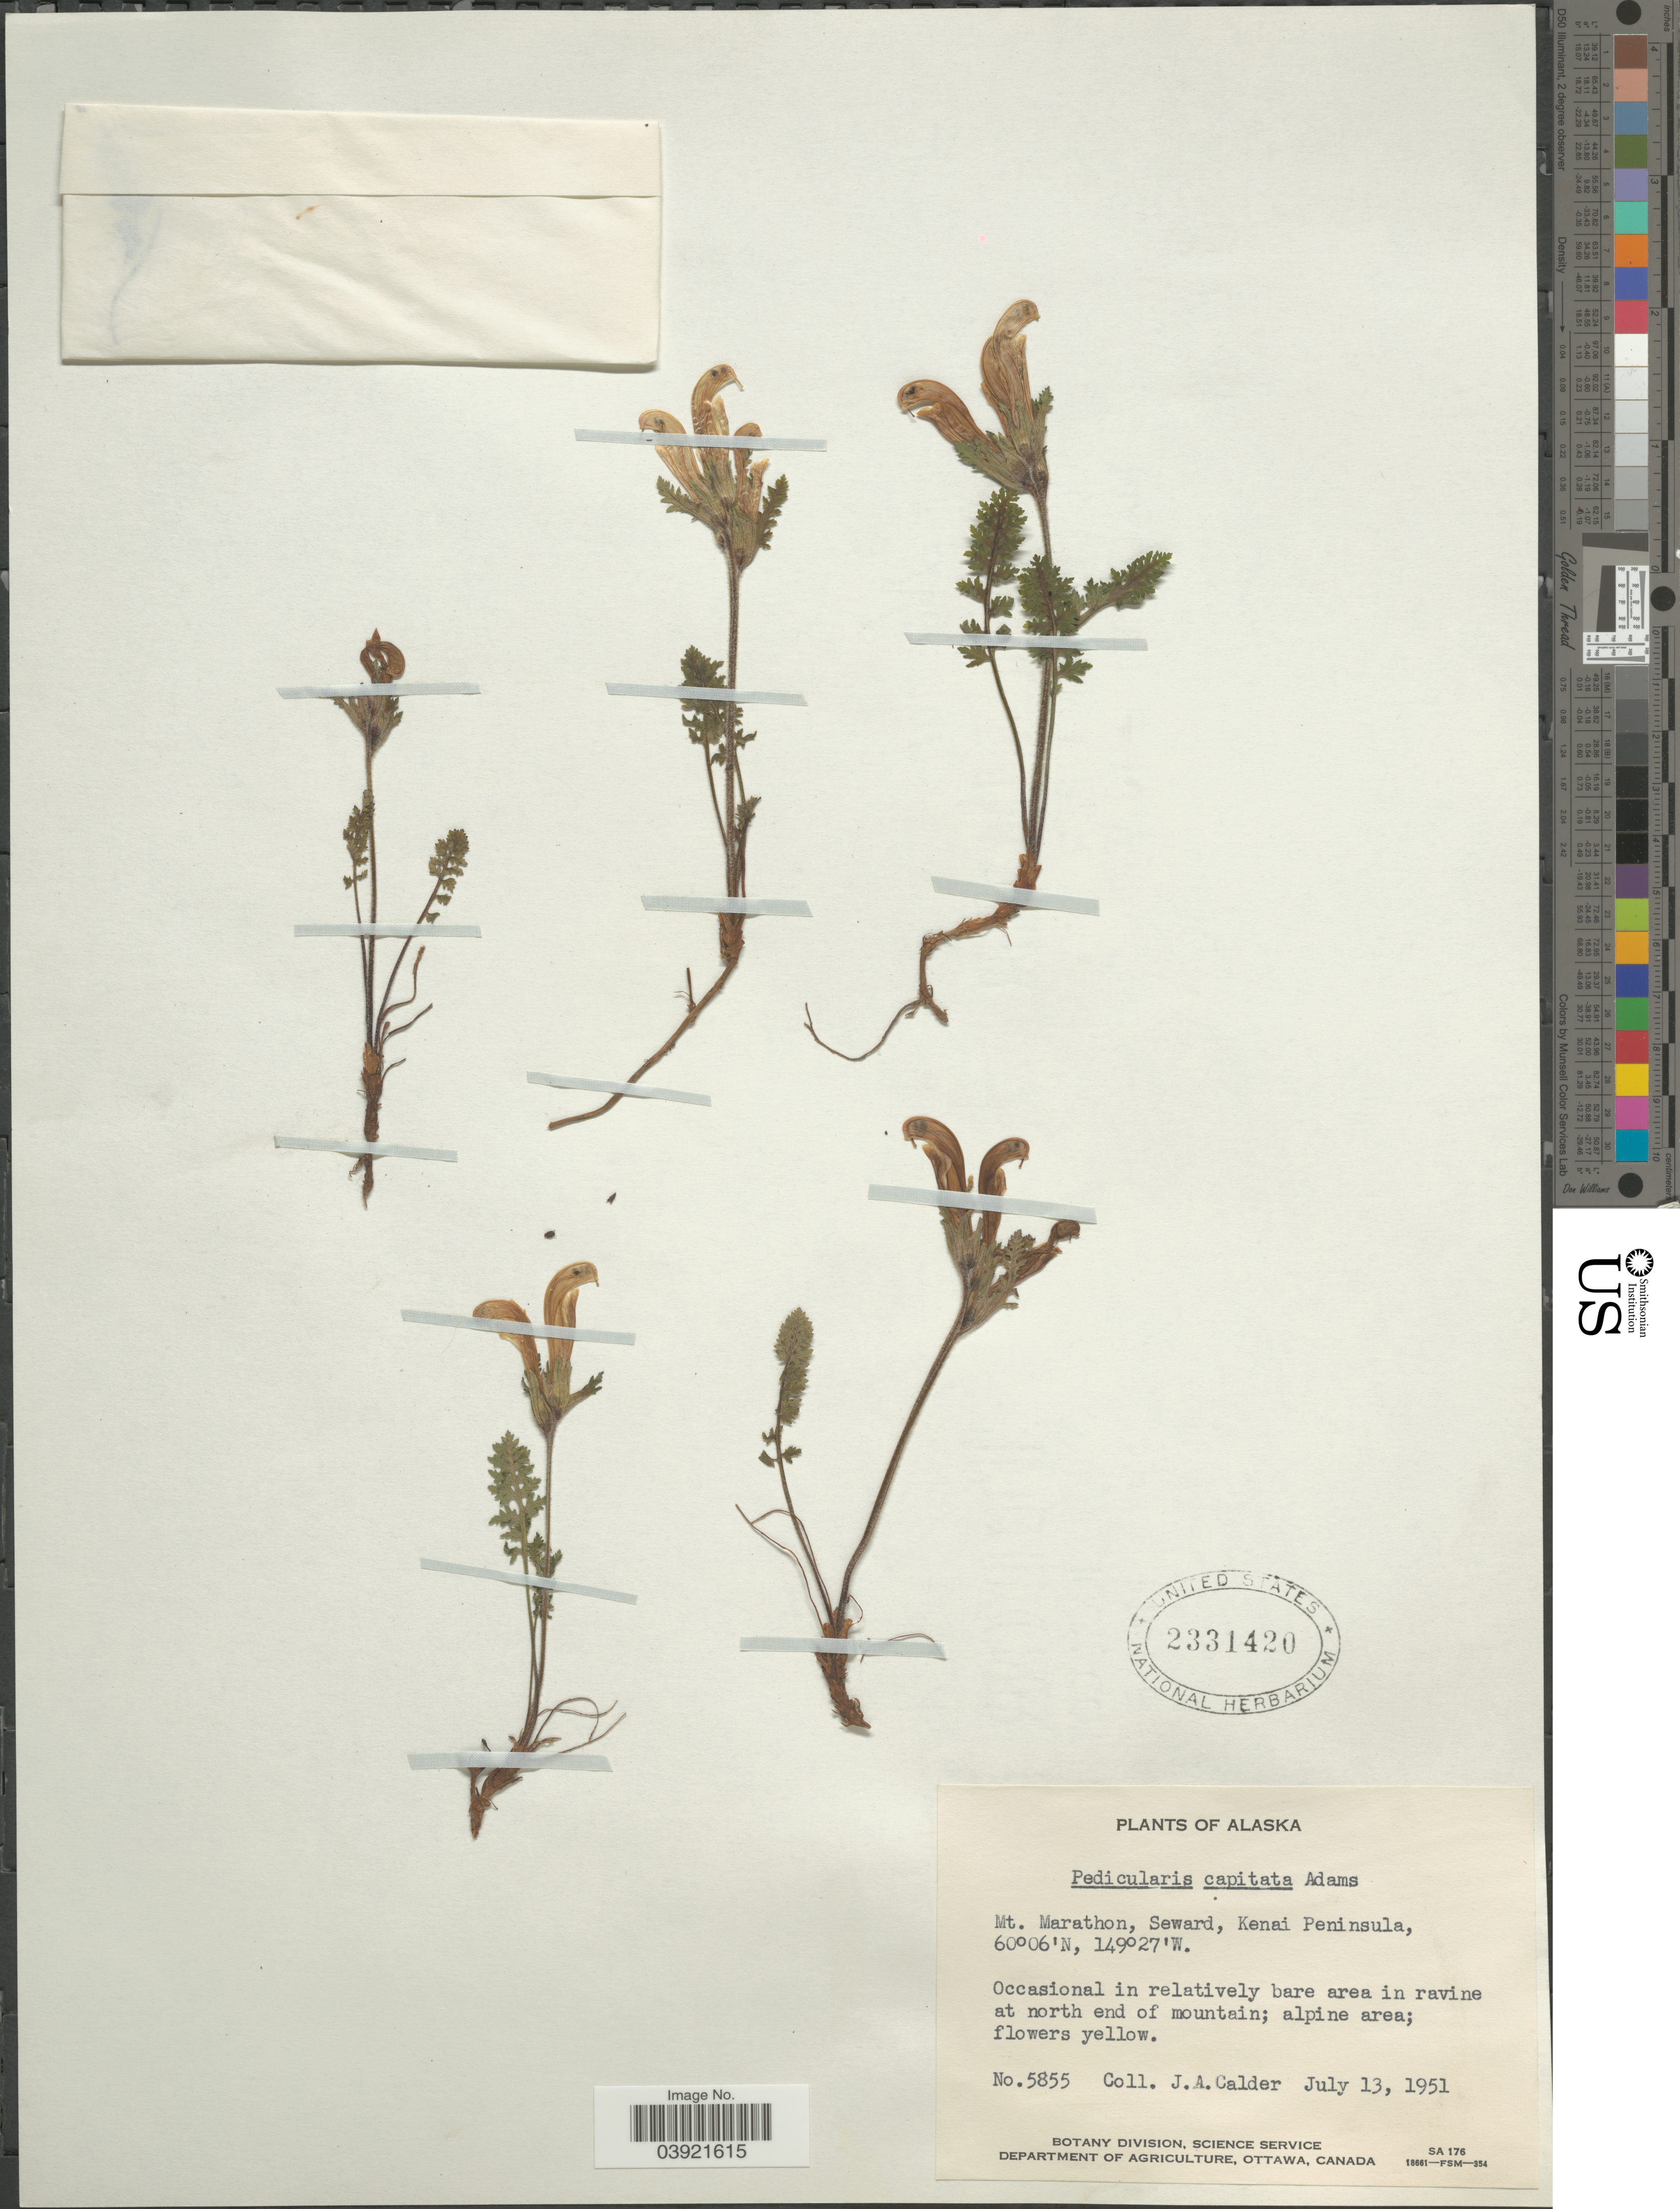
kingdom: Plantae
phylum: Tracheophyta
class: Magnoliopsida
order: Lamiales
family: Orobanchaceae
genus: Pedicularis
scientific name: Pedicularis capitata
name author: Adams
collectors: J. A. Calder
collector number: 5855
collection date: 1951-07-13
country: United States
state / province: Alaska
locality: Mt. Marathon, Seward, Kenai Peninsula.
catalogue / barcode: US 2331420